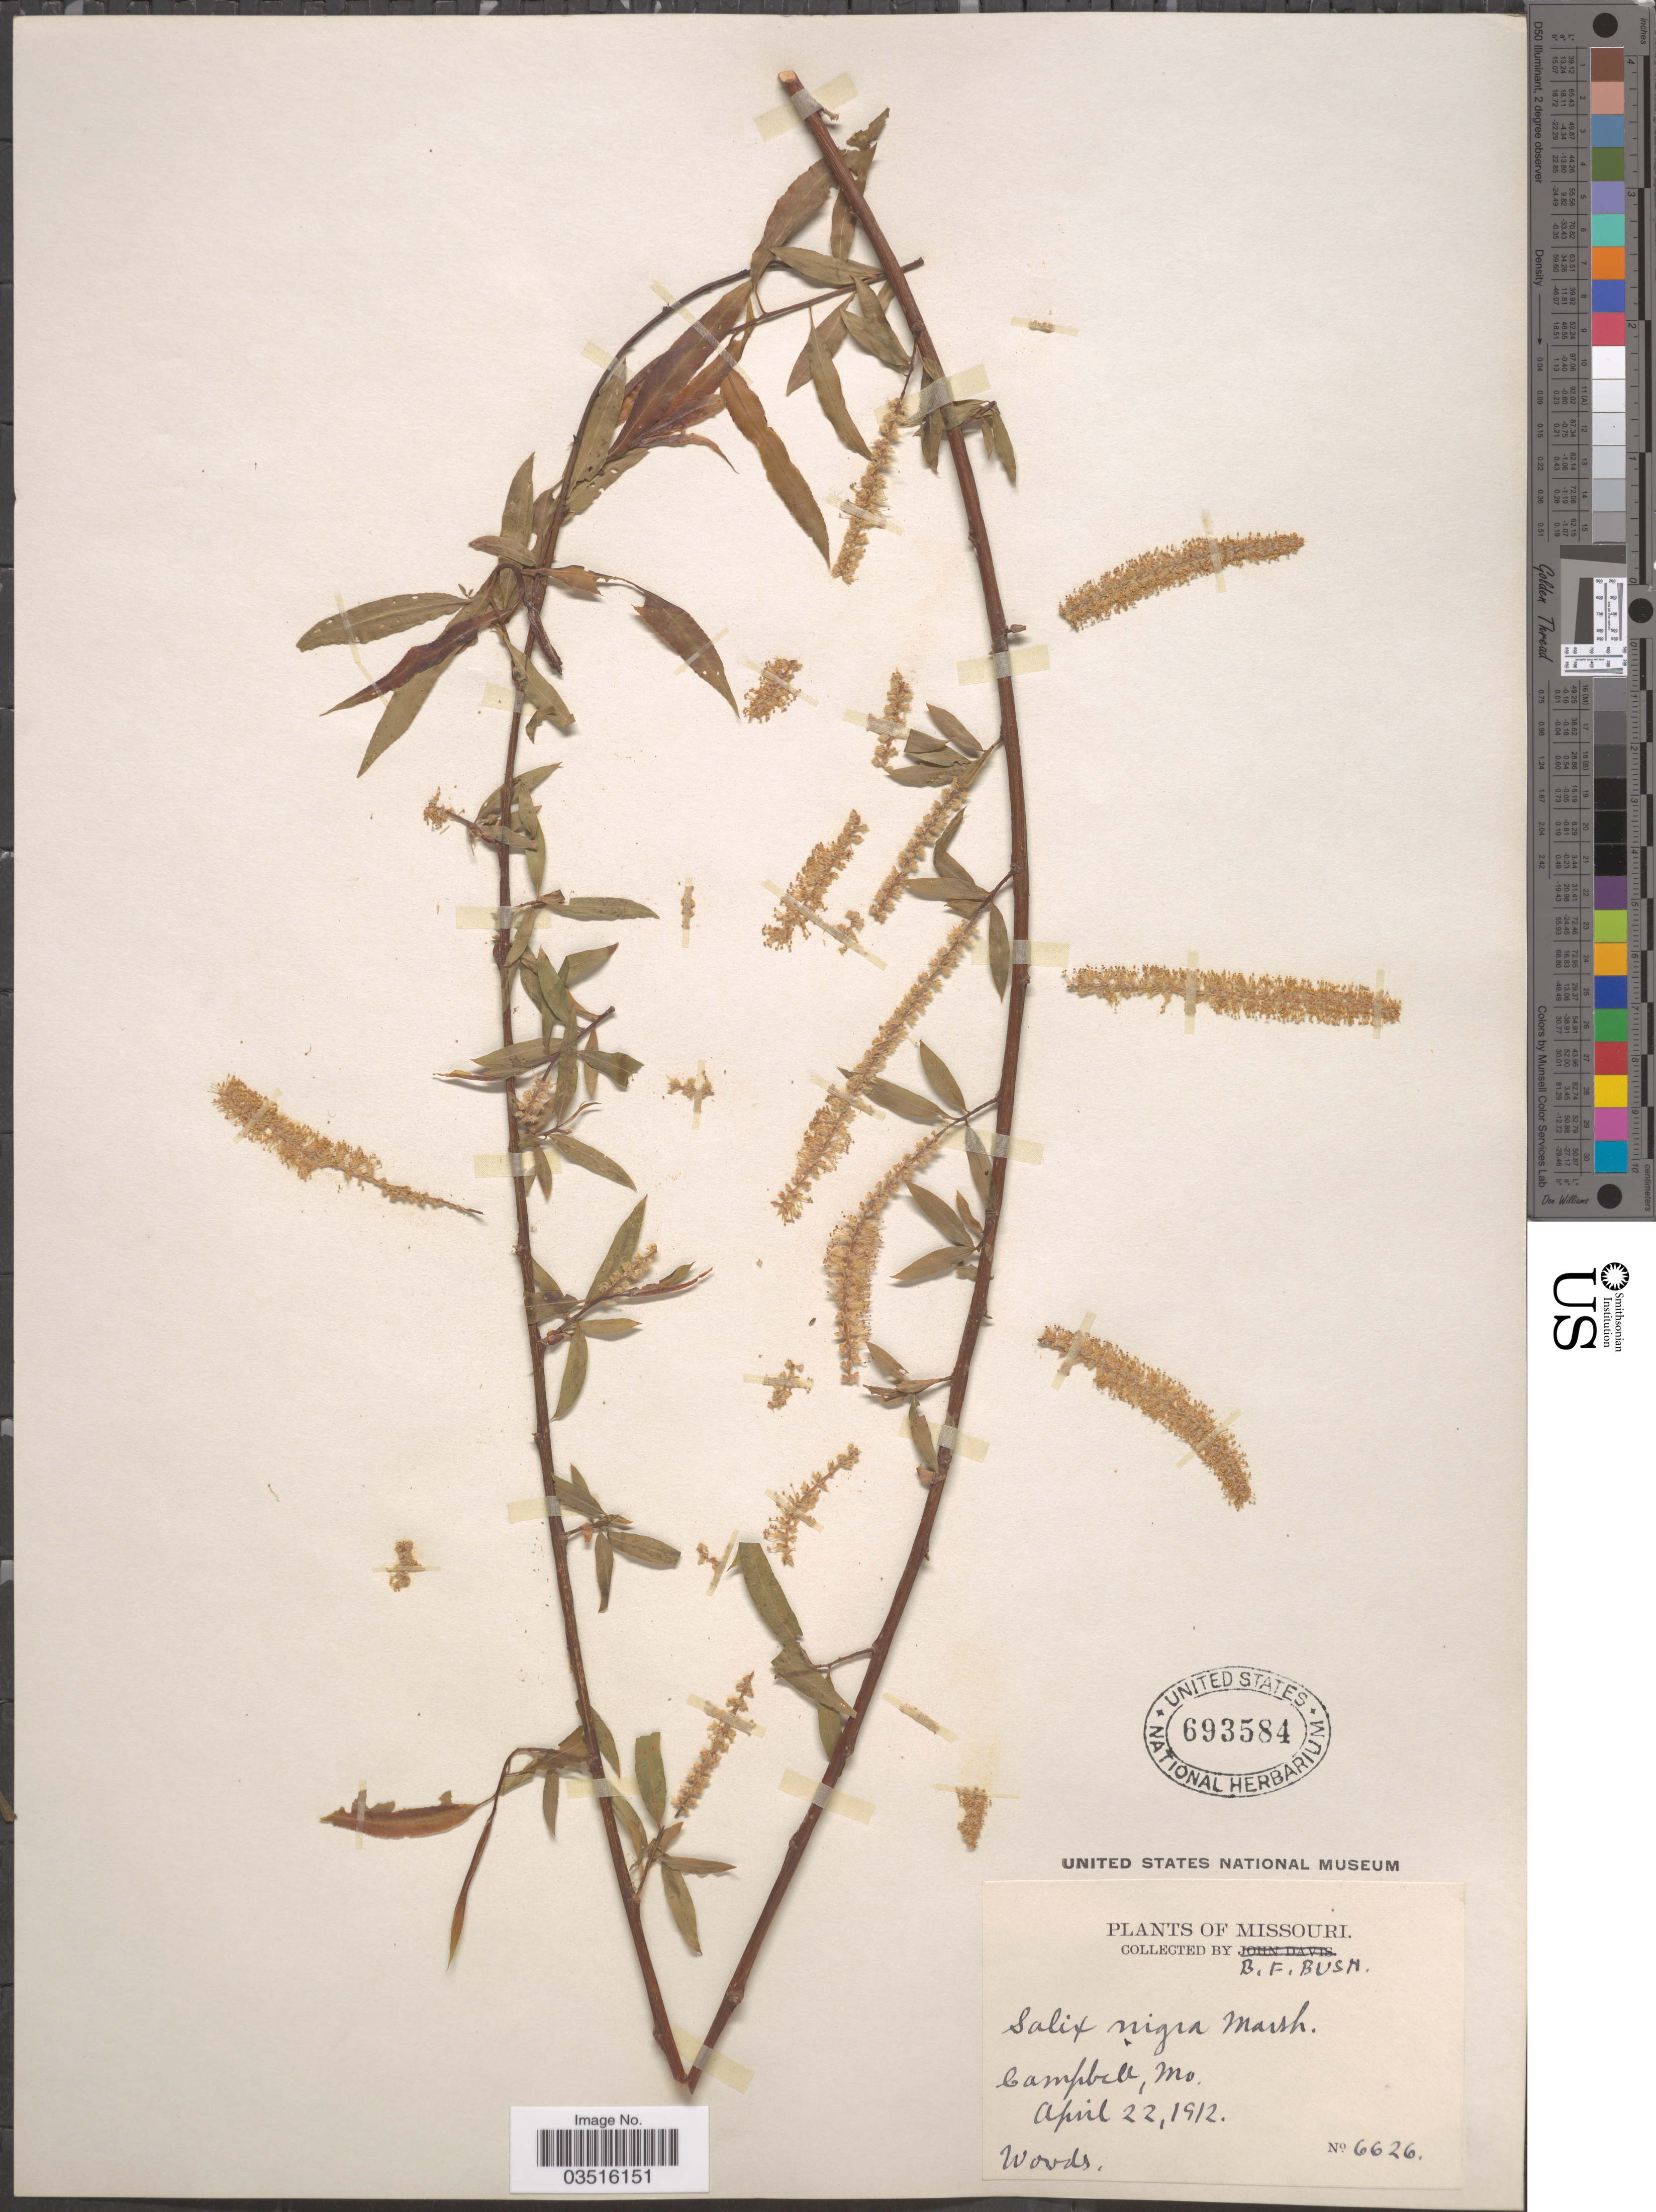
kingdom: Plantae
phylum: Tracheophyta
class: Magnoliopsida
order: Malpighiales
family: Salicaceae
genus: Salix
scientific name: Salix nigra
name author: Marshall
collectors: B. F. Bush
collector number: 6626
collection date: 1912-04-22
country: United States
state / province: Missouri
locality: Campbell.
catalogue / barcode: US 693584